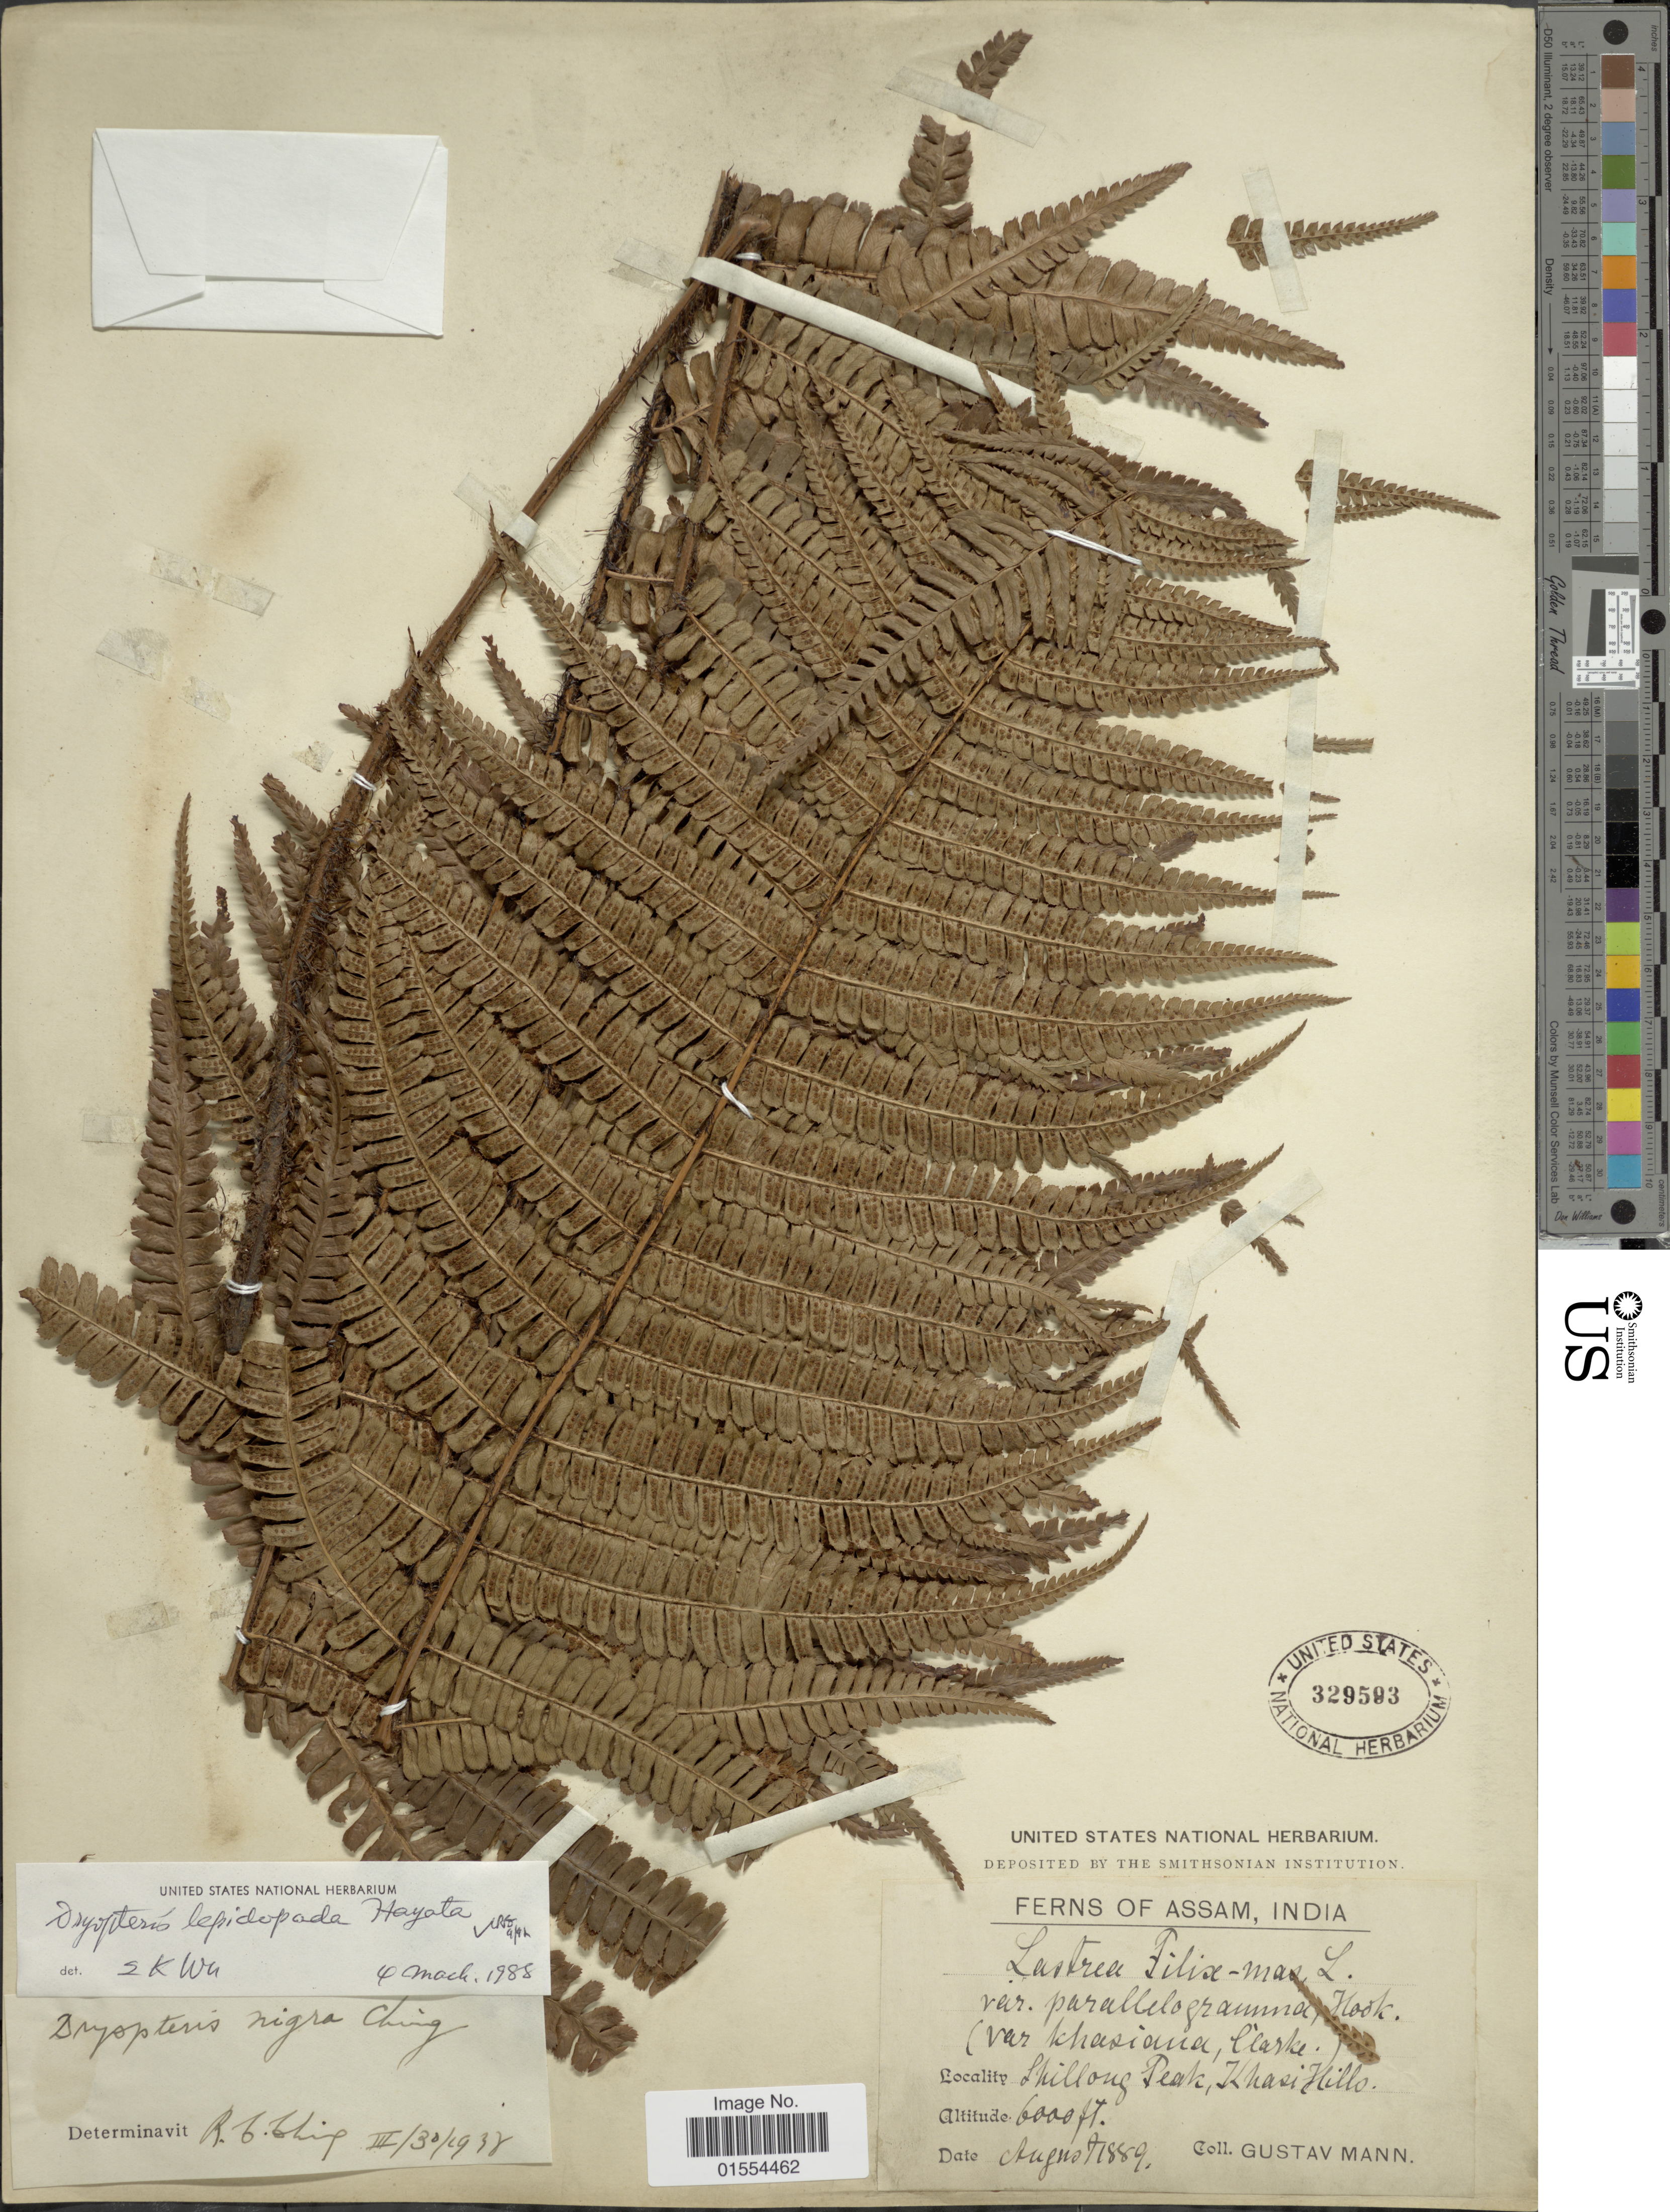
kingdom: Plantae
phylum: Tracheophyta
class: Polypodiopsida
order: Polypodiales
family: Dryopteridaceae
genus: Dryopteris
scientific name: Dryopteris nigra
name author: Ching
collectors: G. Mann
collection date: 1889-08-07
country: India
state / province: Meghalaya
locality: Assam, India. Shillong Peak, Khasi Hills.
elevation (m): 1829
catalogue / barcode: US 329593